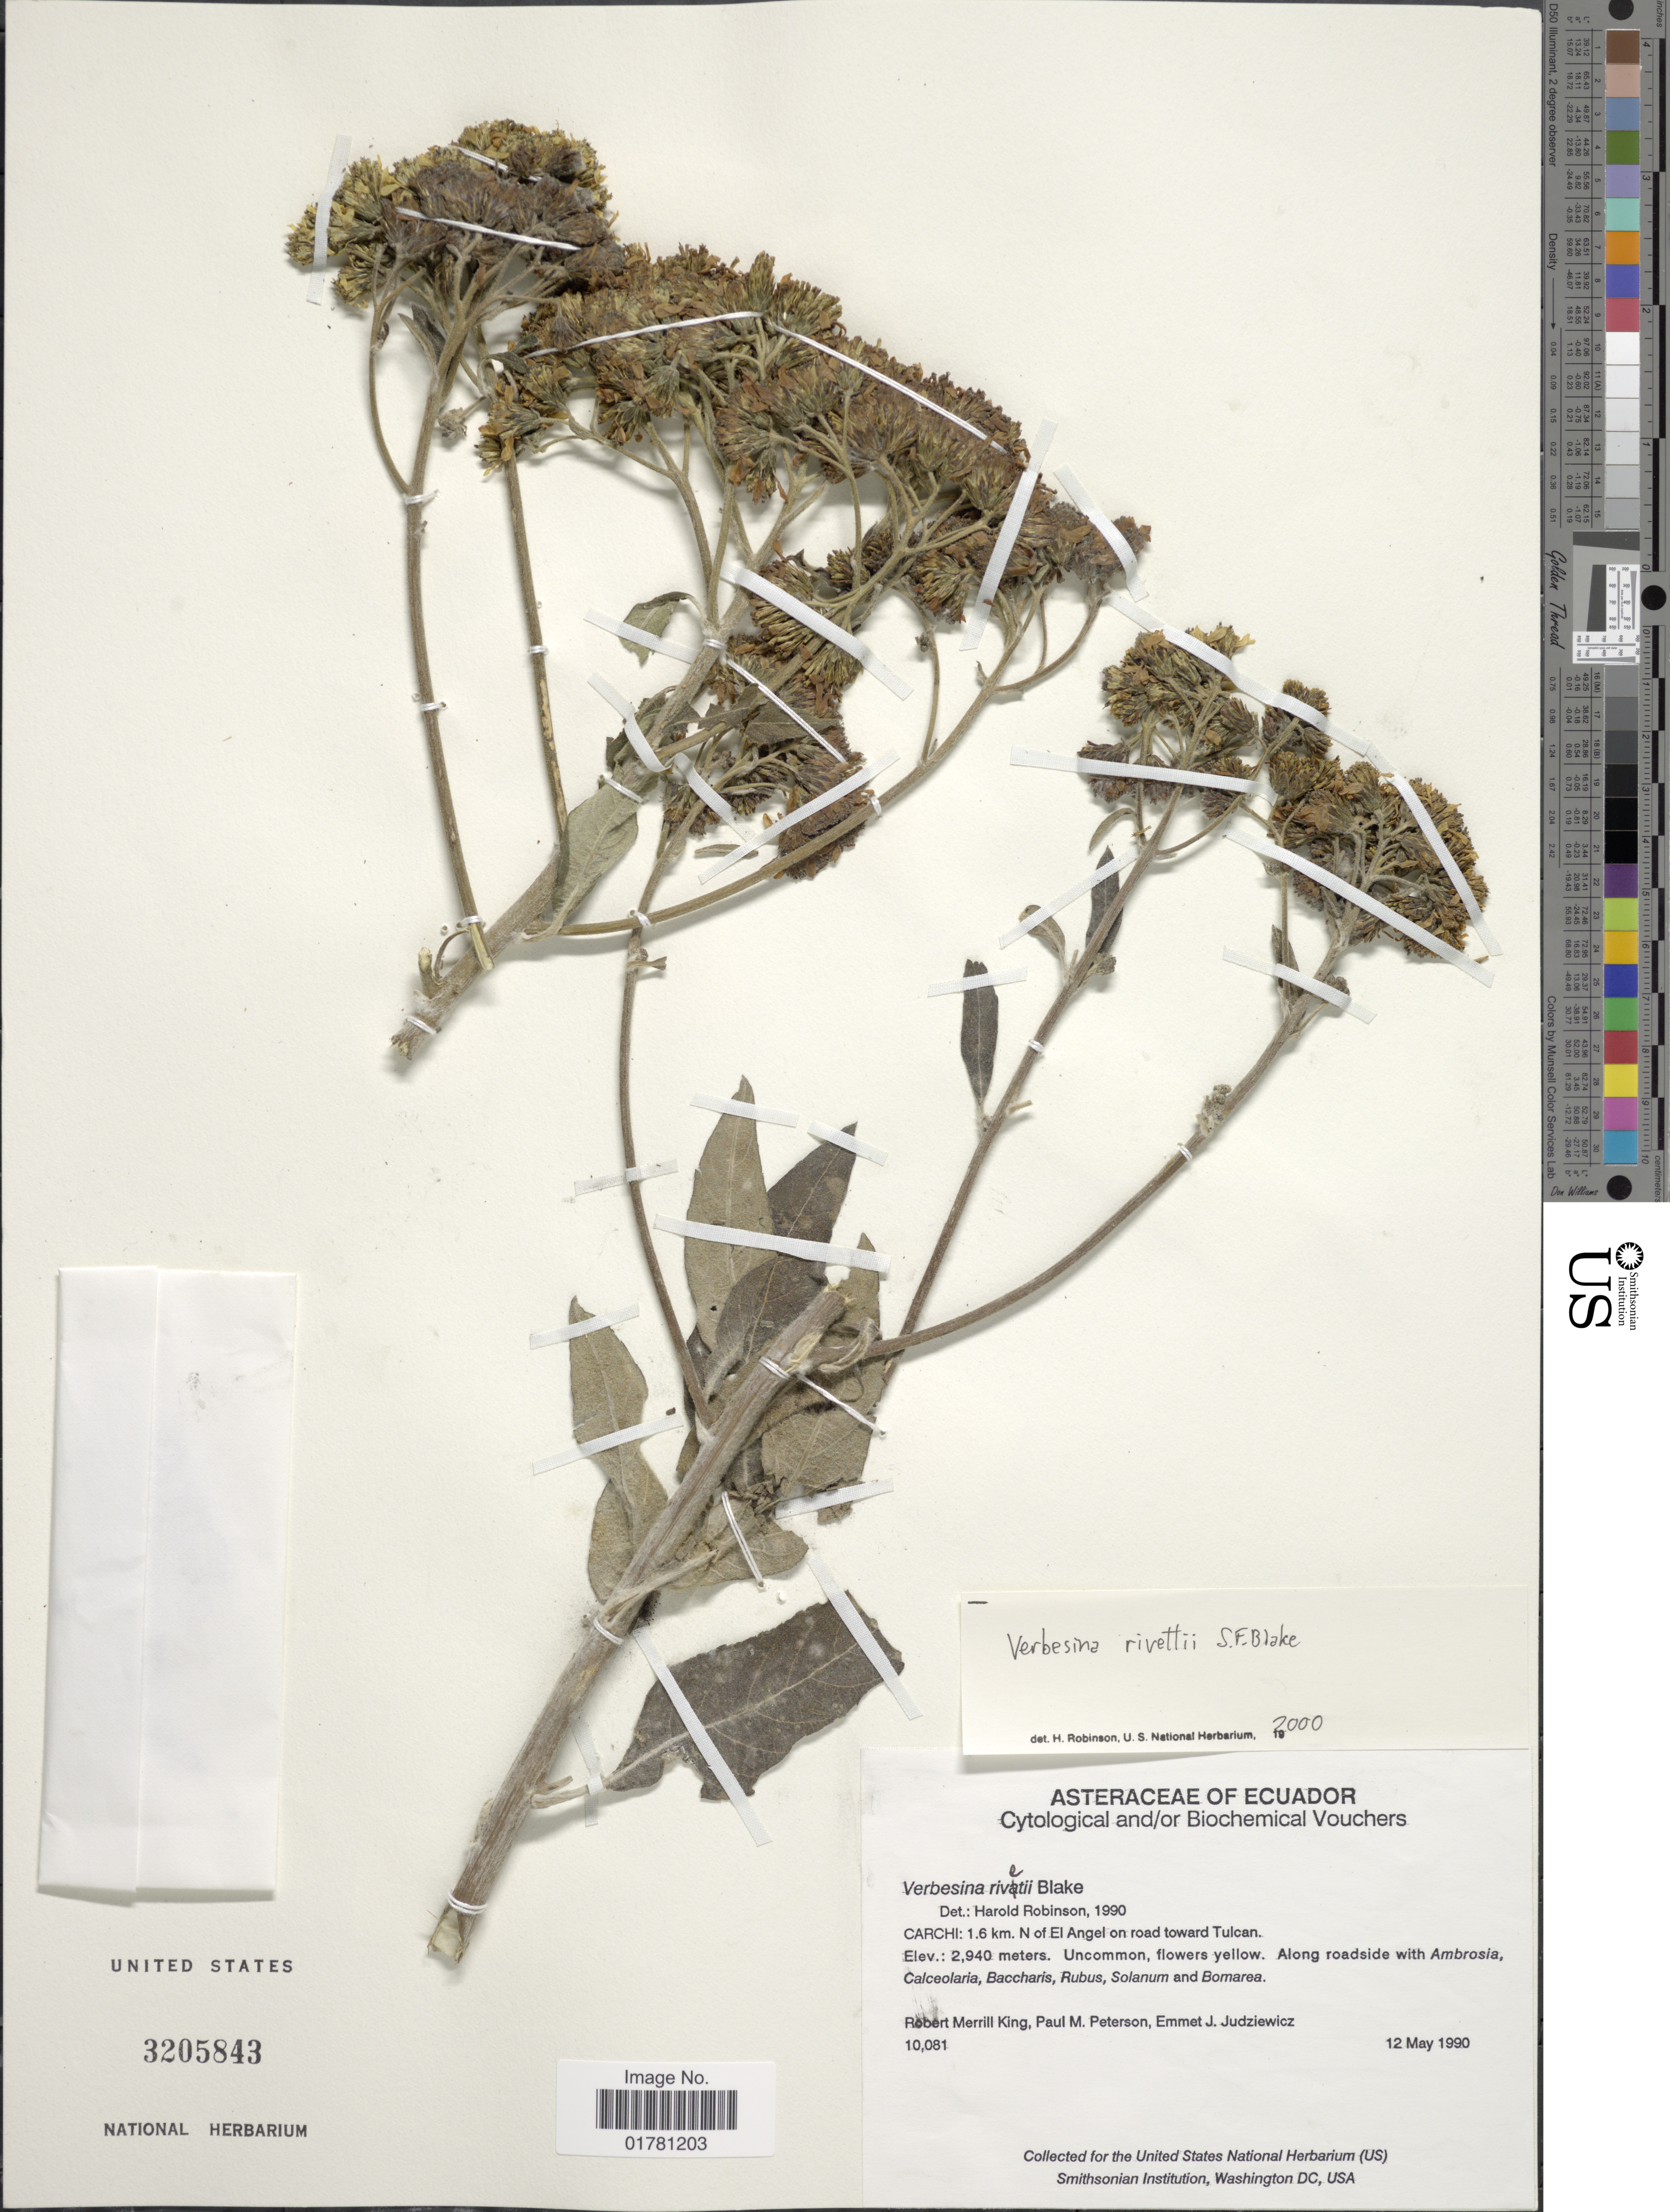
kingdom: Plantae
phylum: Tracheophyta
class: Magnoliopsida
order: Asterales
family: Asteraceae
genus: Verbesina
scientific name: Verbesina rivetii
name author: S.F. Blake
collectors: R. M. King, P. M. Peterson & E. J. Judziewicz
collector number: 10081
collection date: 1990-05-12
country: Ecuador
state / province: Carchi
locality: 1.6 km N of El Angel on road toward Tulcan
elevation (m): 2940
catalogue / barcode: US 3205843